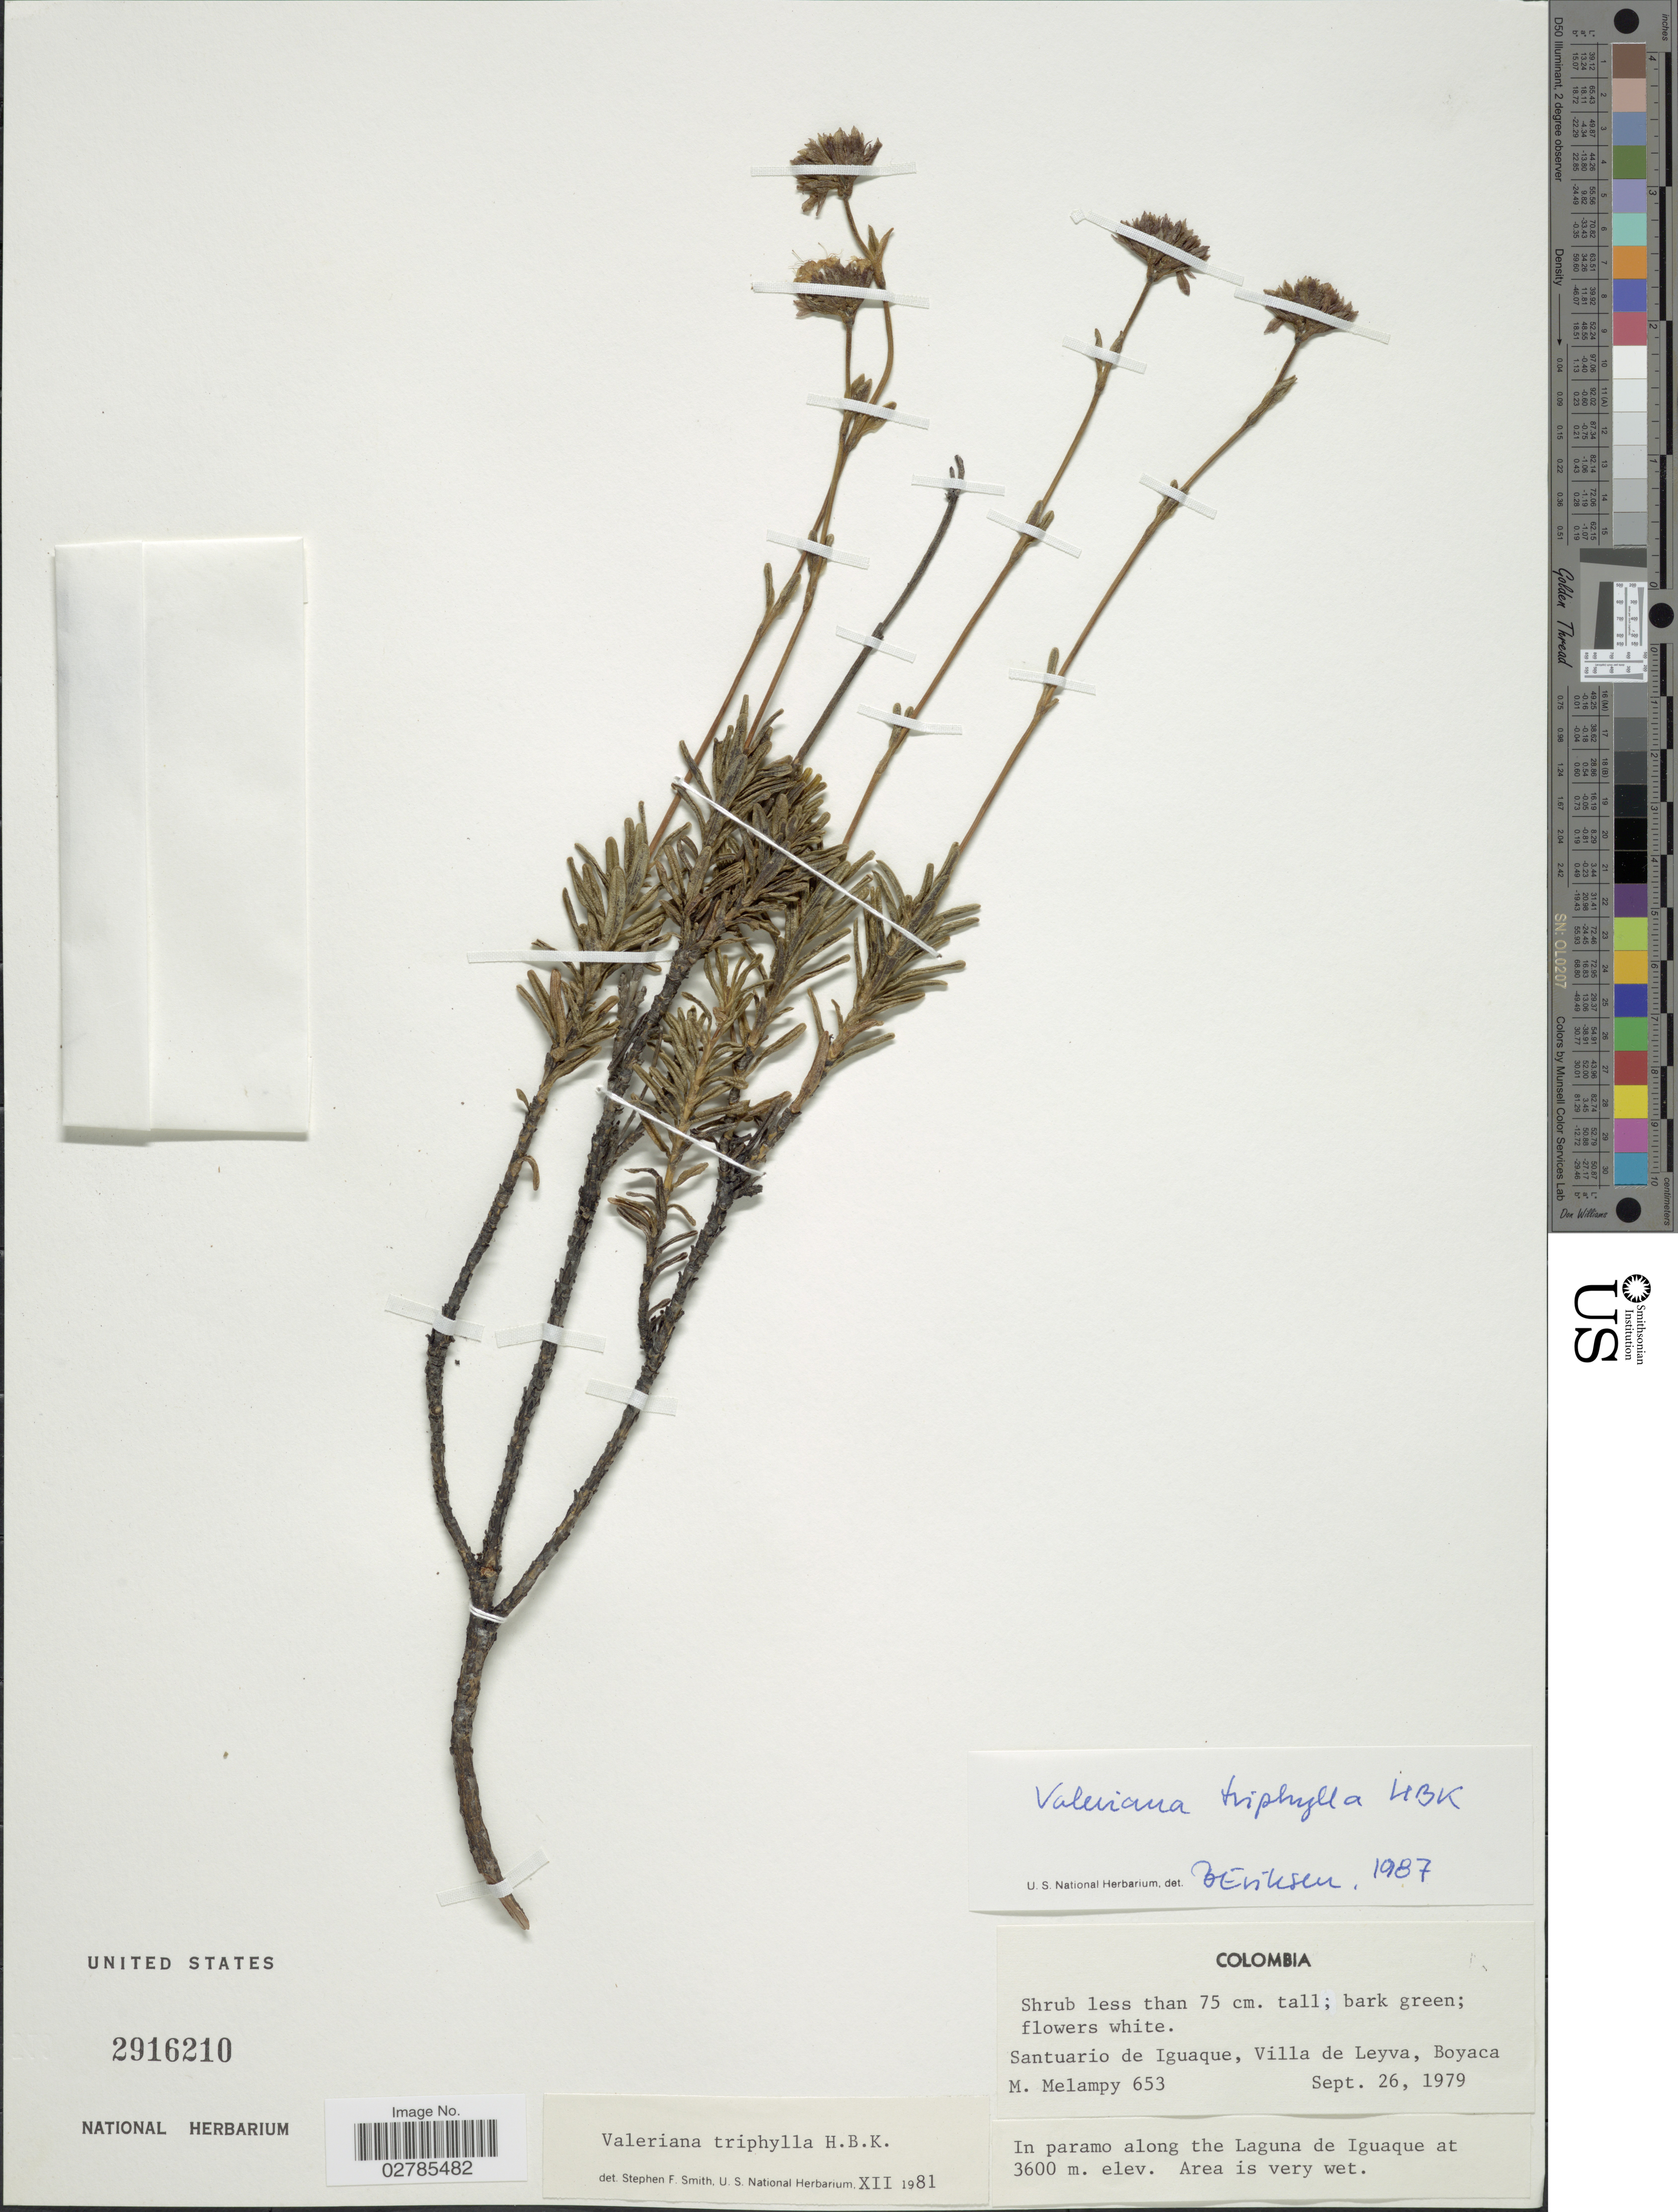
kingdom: Plantae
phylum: Tracheophyta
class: Magnoliopsida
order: Dipsacales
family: Caprifoliaceae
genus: Valeriana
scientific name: Valeriana triphylla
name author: Kunth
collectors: M. Melampy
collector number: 653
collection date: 1979-09-26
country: Colombia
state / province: Boyacá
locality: Santuario de Iguaque, Villa de Leyva. In paramo along the Laguna de Iguaque.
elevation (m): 3600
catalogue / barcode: US 2916210